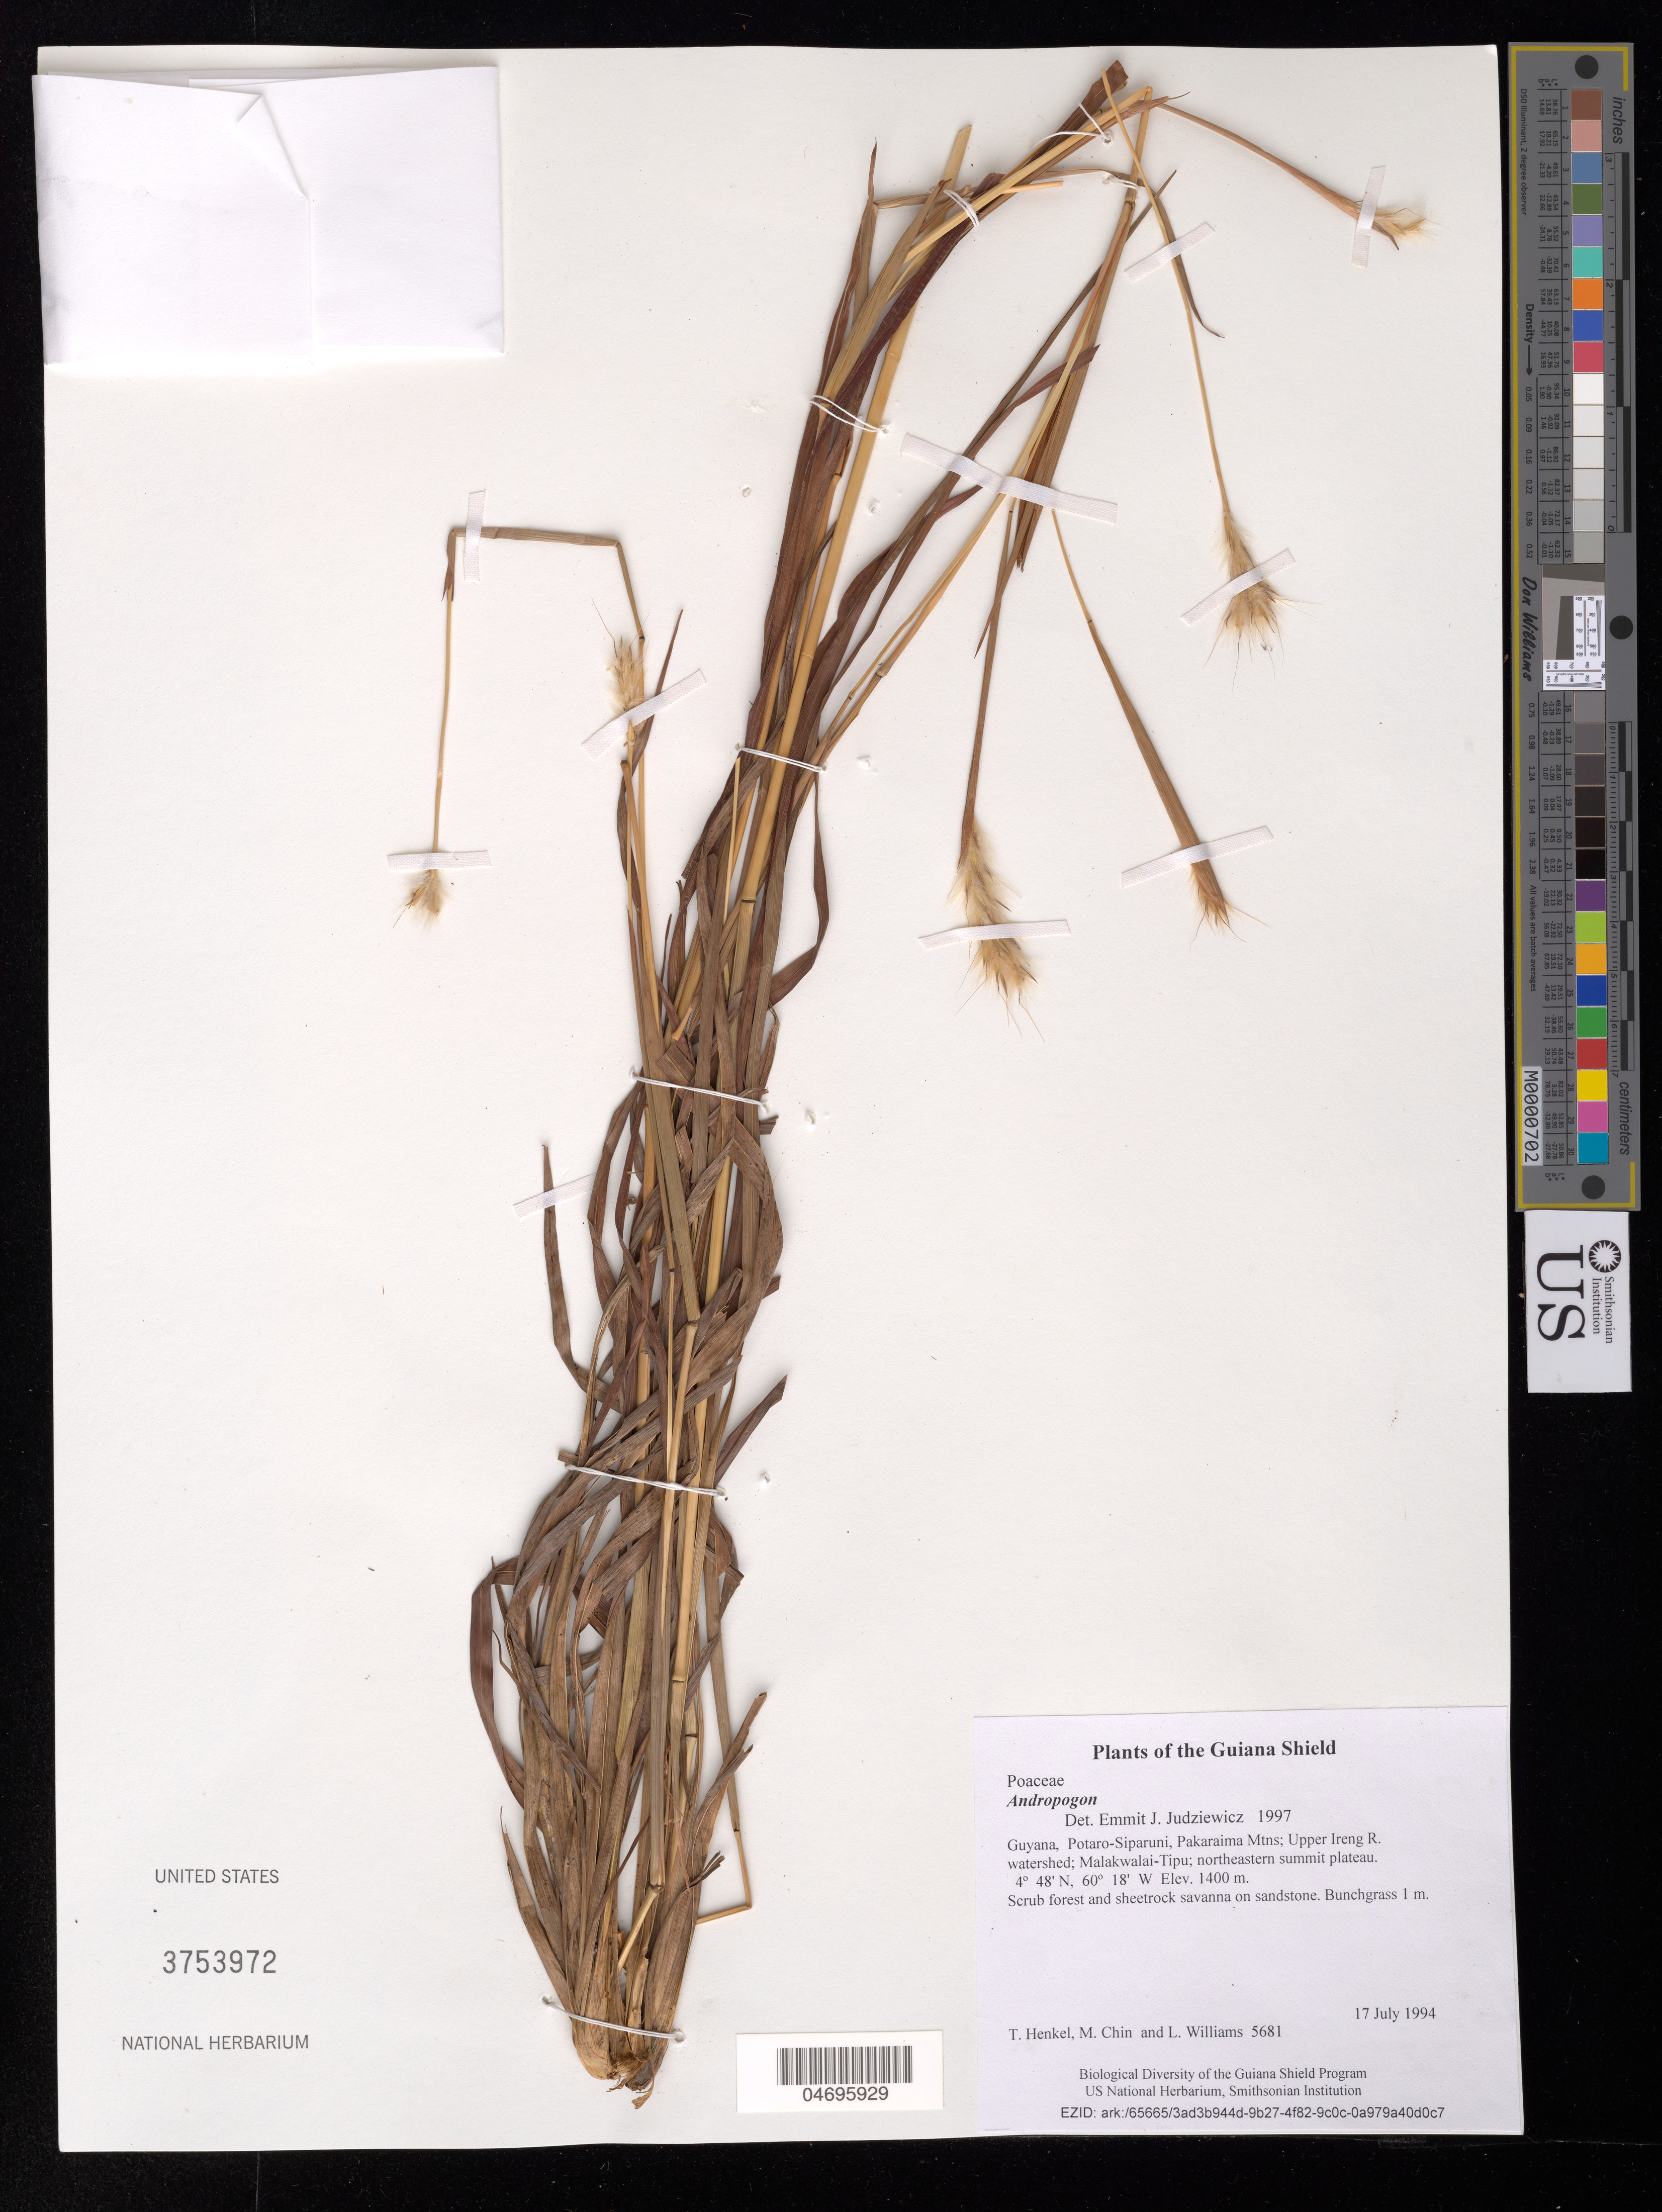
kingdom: Plantae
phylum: Tracheophyta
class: Liliopsida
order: Poales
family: Poaceae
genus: Andropogon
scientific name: Andropogon sp.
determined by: Judziewicz, E. J.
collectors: T. Henkel, M. Chin & L. Williams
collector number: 5681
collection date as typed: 17 July 1994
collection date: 1994-07-17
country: Guyana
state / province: Potaro-Siparuni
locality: Pakaraima Mtns; Upper Ireng R. watershed; Malakwalai-Tipu; northeastern summit plateau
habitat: Scrub forest and sheetrock savanna on sandstone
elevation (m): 1400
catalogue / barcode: US 3753972